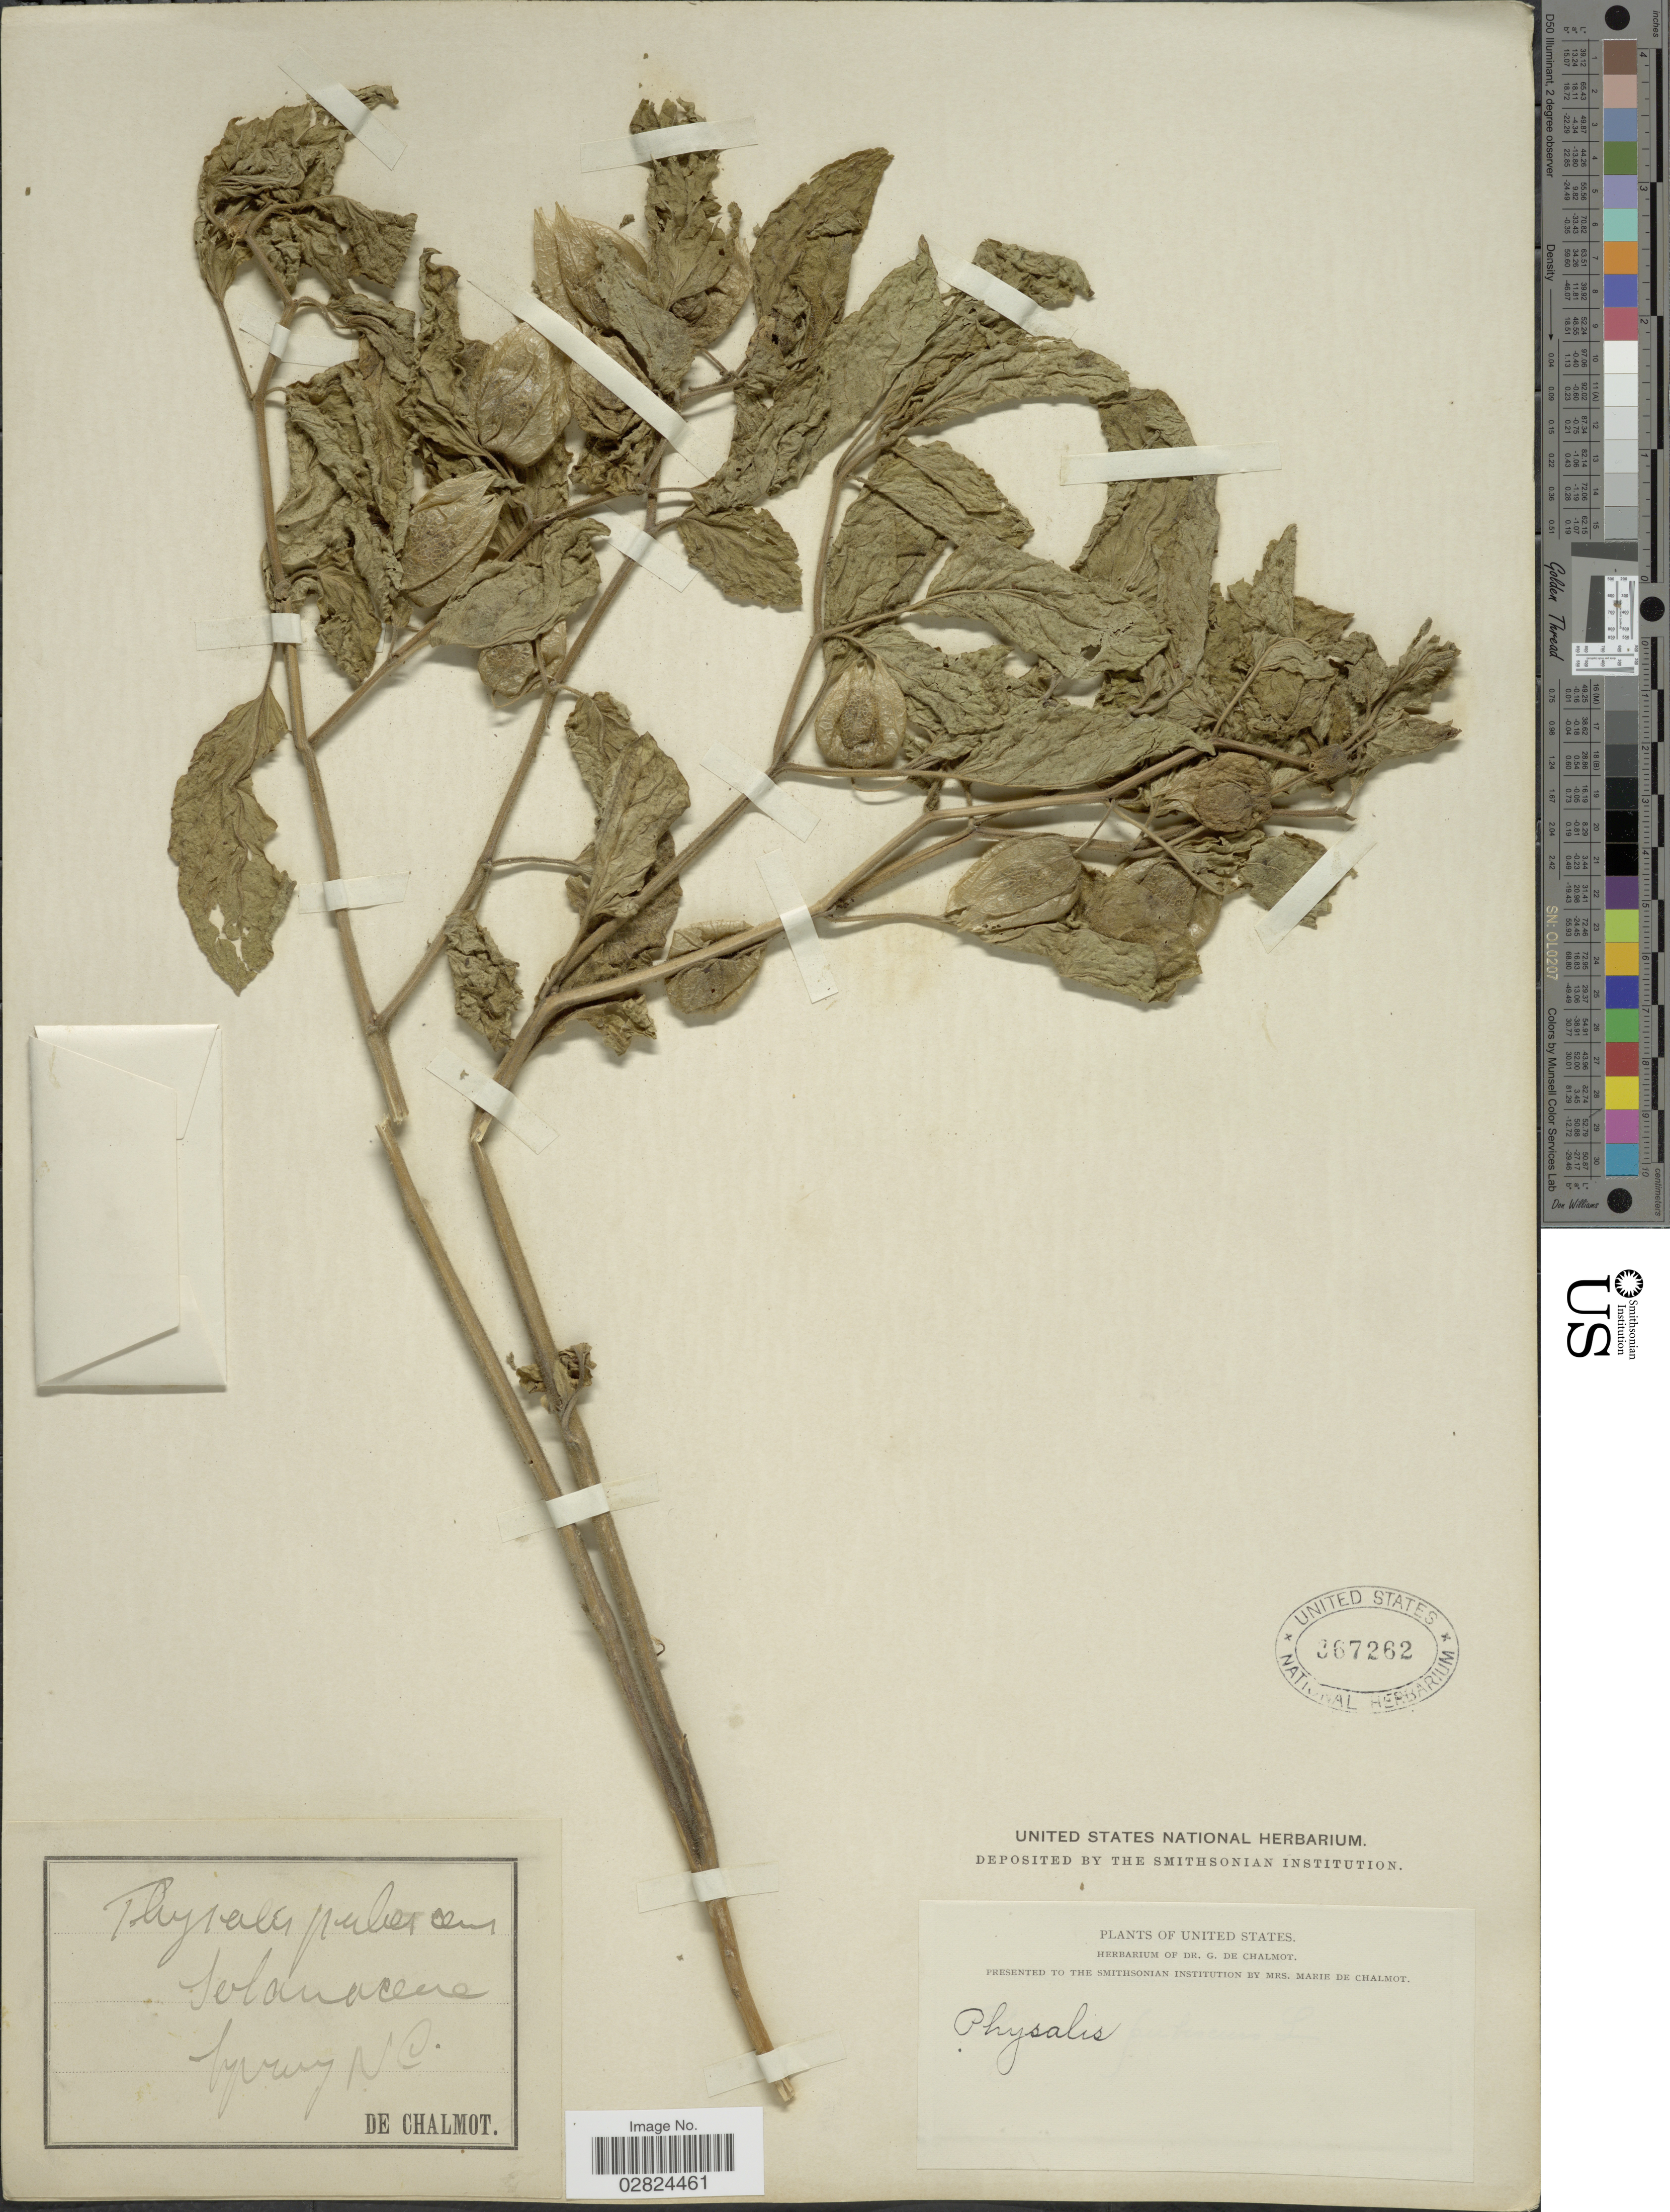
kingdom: Plantae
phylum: Tracheophyta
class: Magnoliopsida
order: Solanales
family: Solanaceae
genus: Physalis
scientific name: Physalis sp.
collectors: G. de Chalmot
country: United States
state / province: North Carolina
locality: Spring N.C.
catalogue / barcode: US 367262